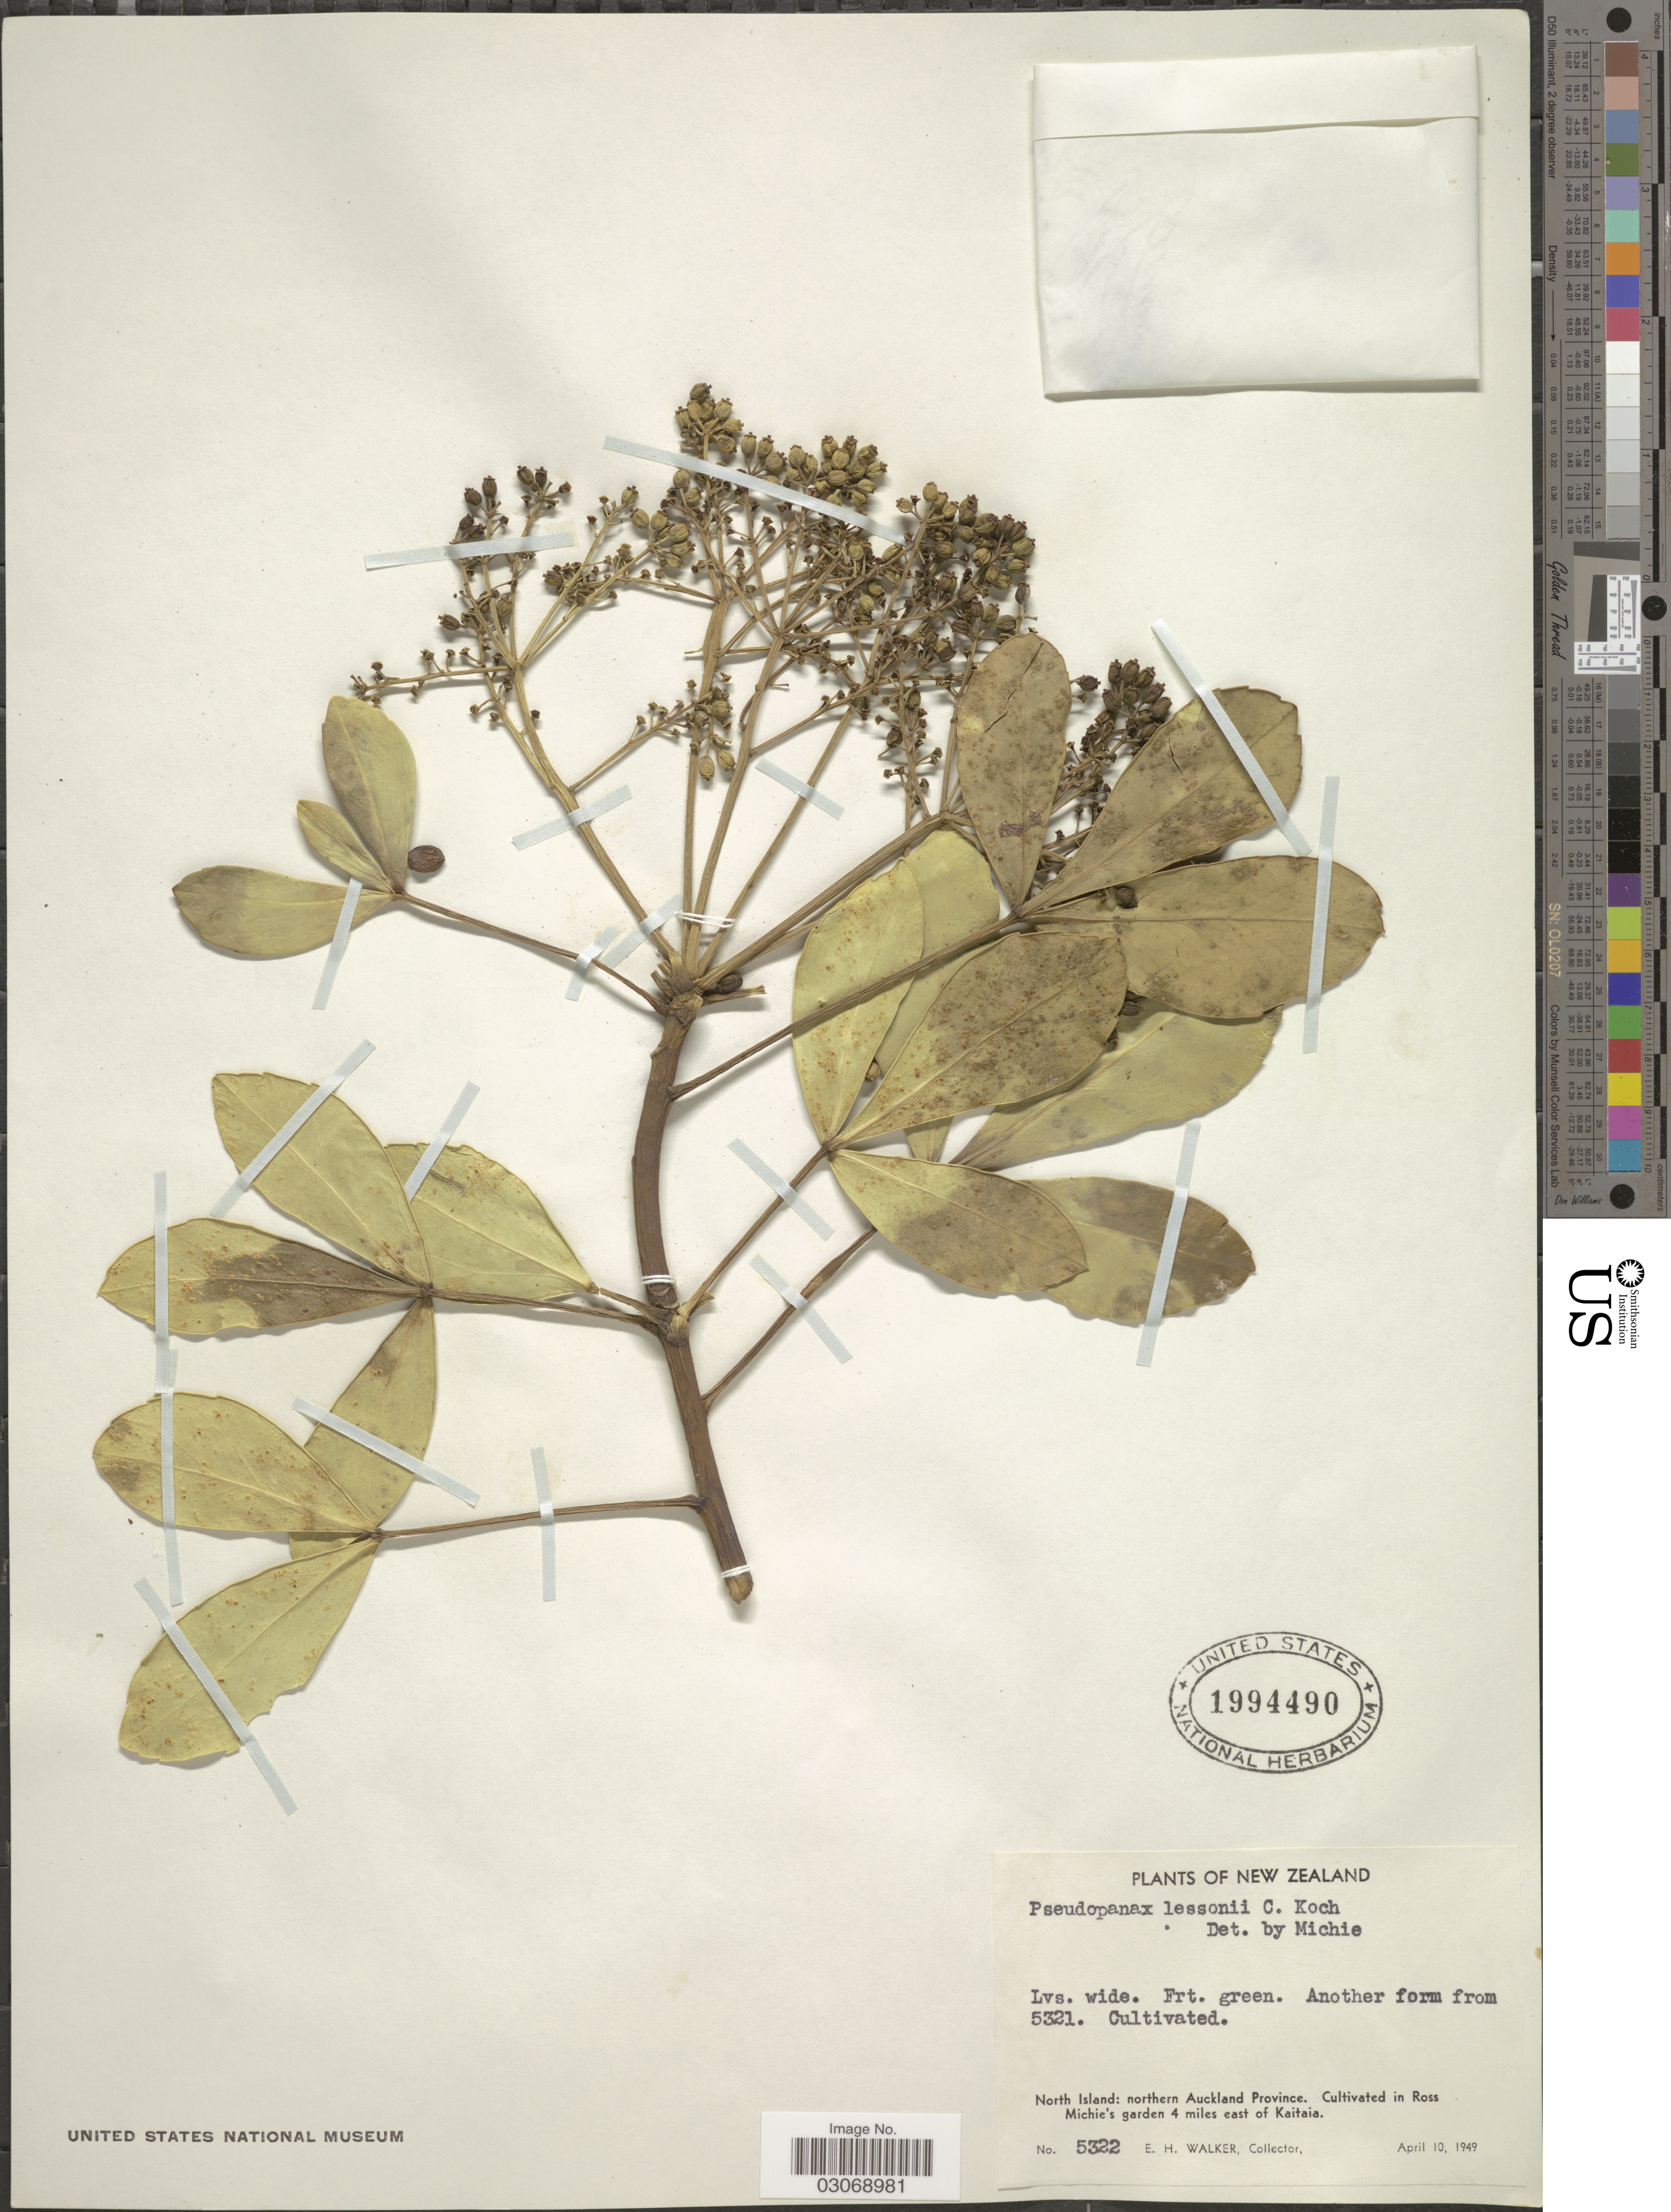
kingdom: Plantae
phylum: Tracheophyta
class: Magnoliopsida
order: Apiales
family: Araliaceae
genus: Pseudopanax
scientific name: Pseudopanax lessonii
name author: (DC.) K. Koch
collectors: E. H. Walker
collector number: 5322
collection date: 1949-04-10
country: New Zealand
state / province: Auckland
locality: North Island: northern Auckland Province. Cultivated in Ross Michie's garden 4 miles east of Kaitaia.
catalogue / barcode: US 1994490